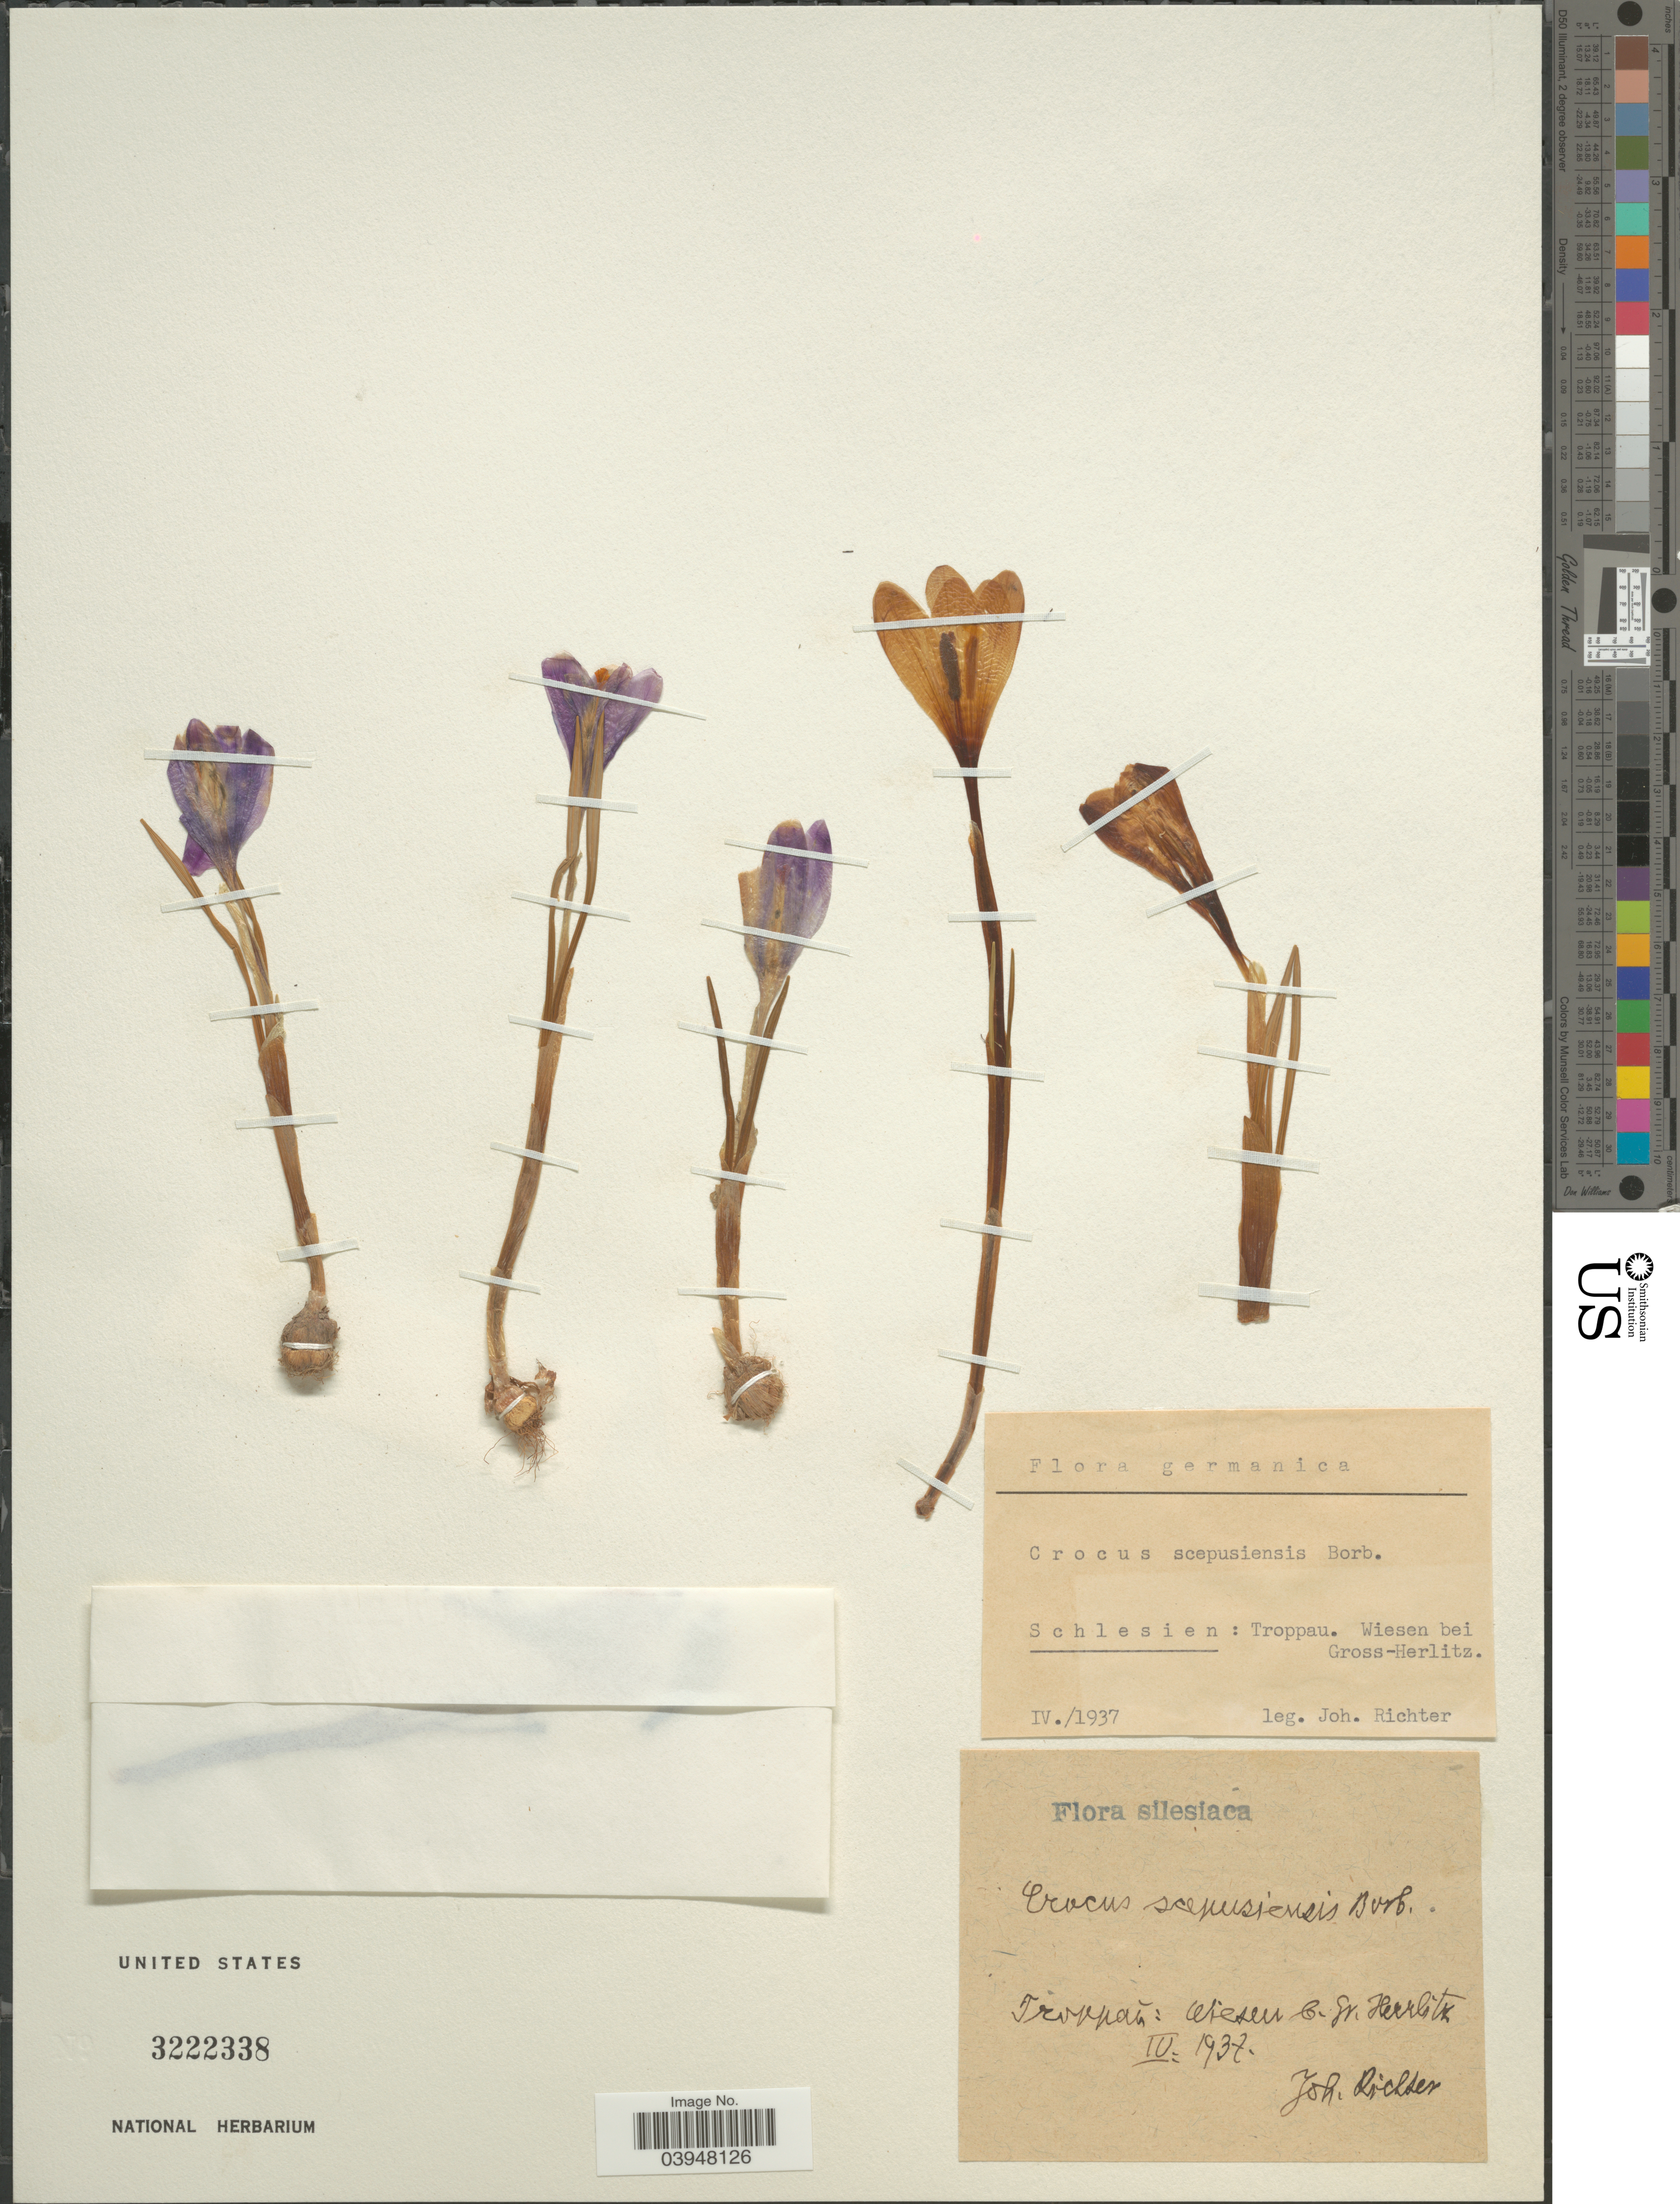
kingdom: Plantae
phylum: Tracheophyta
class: Liliopsida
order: Asparagales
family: Iridaceae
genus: Crocus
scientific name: Crocus scepusiensis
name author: Borbás ex Kulcz.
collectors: J. Richter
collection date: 1937-04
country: Germany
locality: Germanica. Schlesien: Troppau. Wiesen bei Gross-Herlitz. Silesiaca. X.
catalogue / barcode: US 3222338